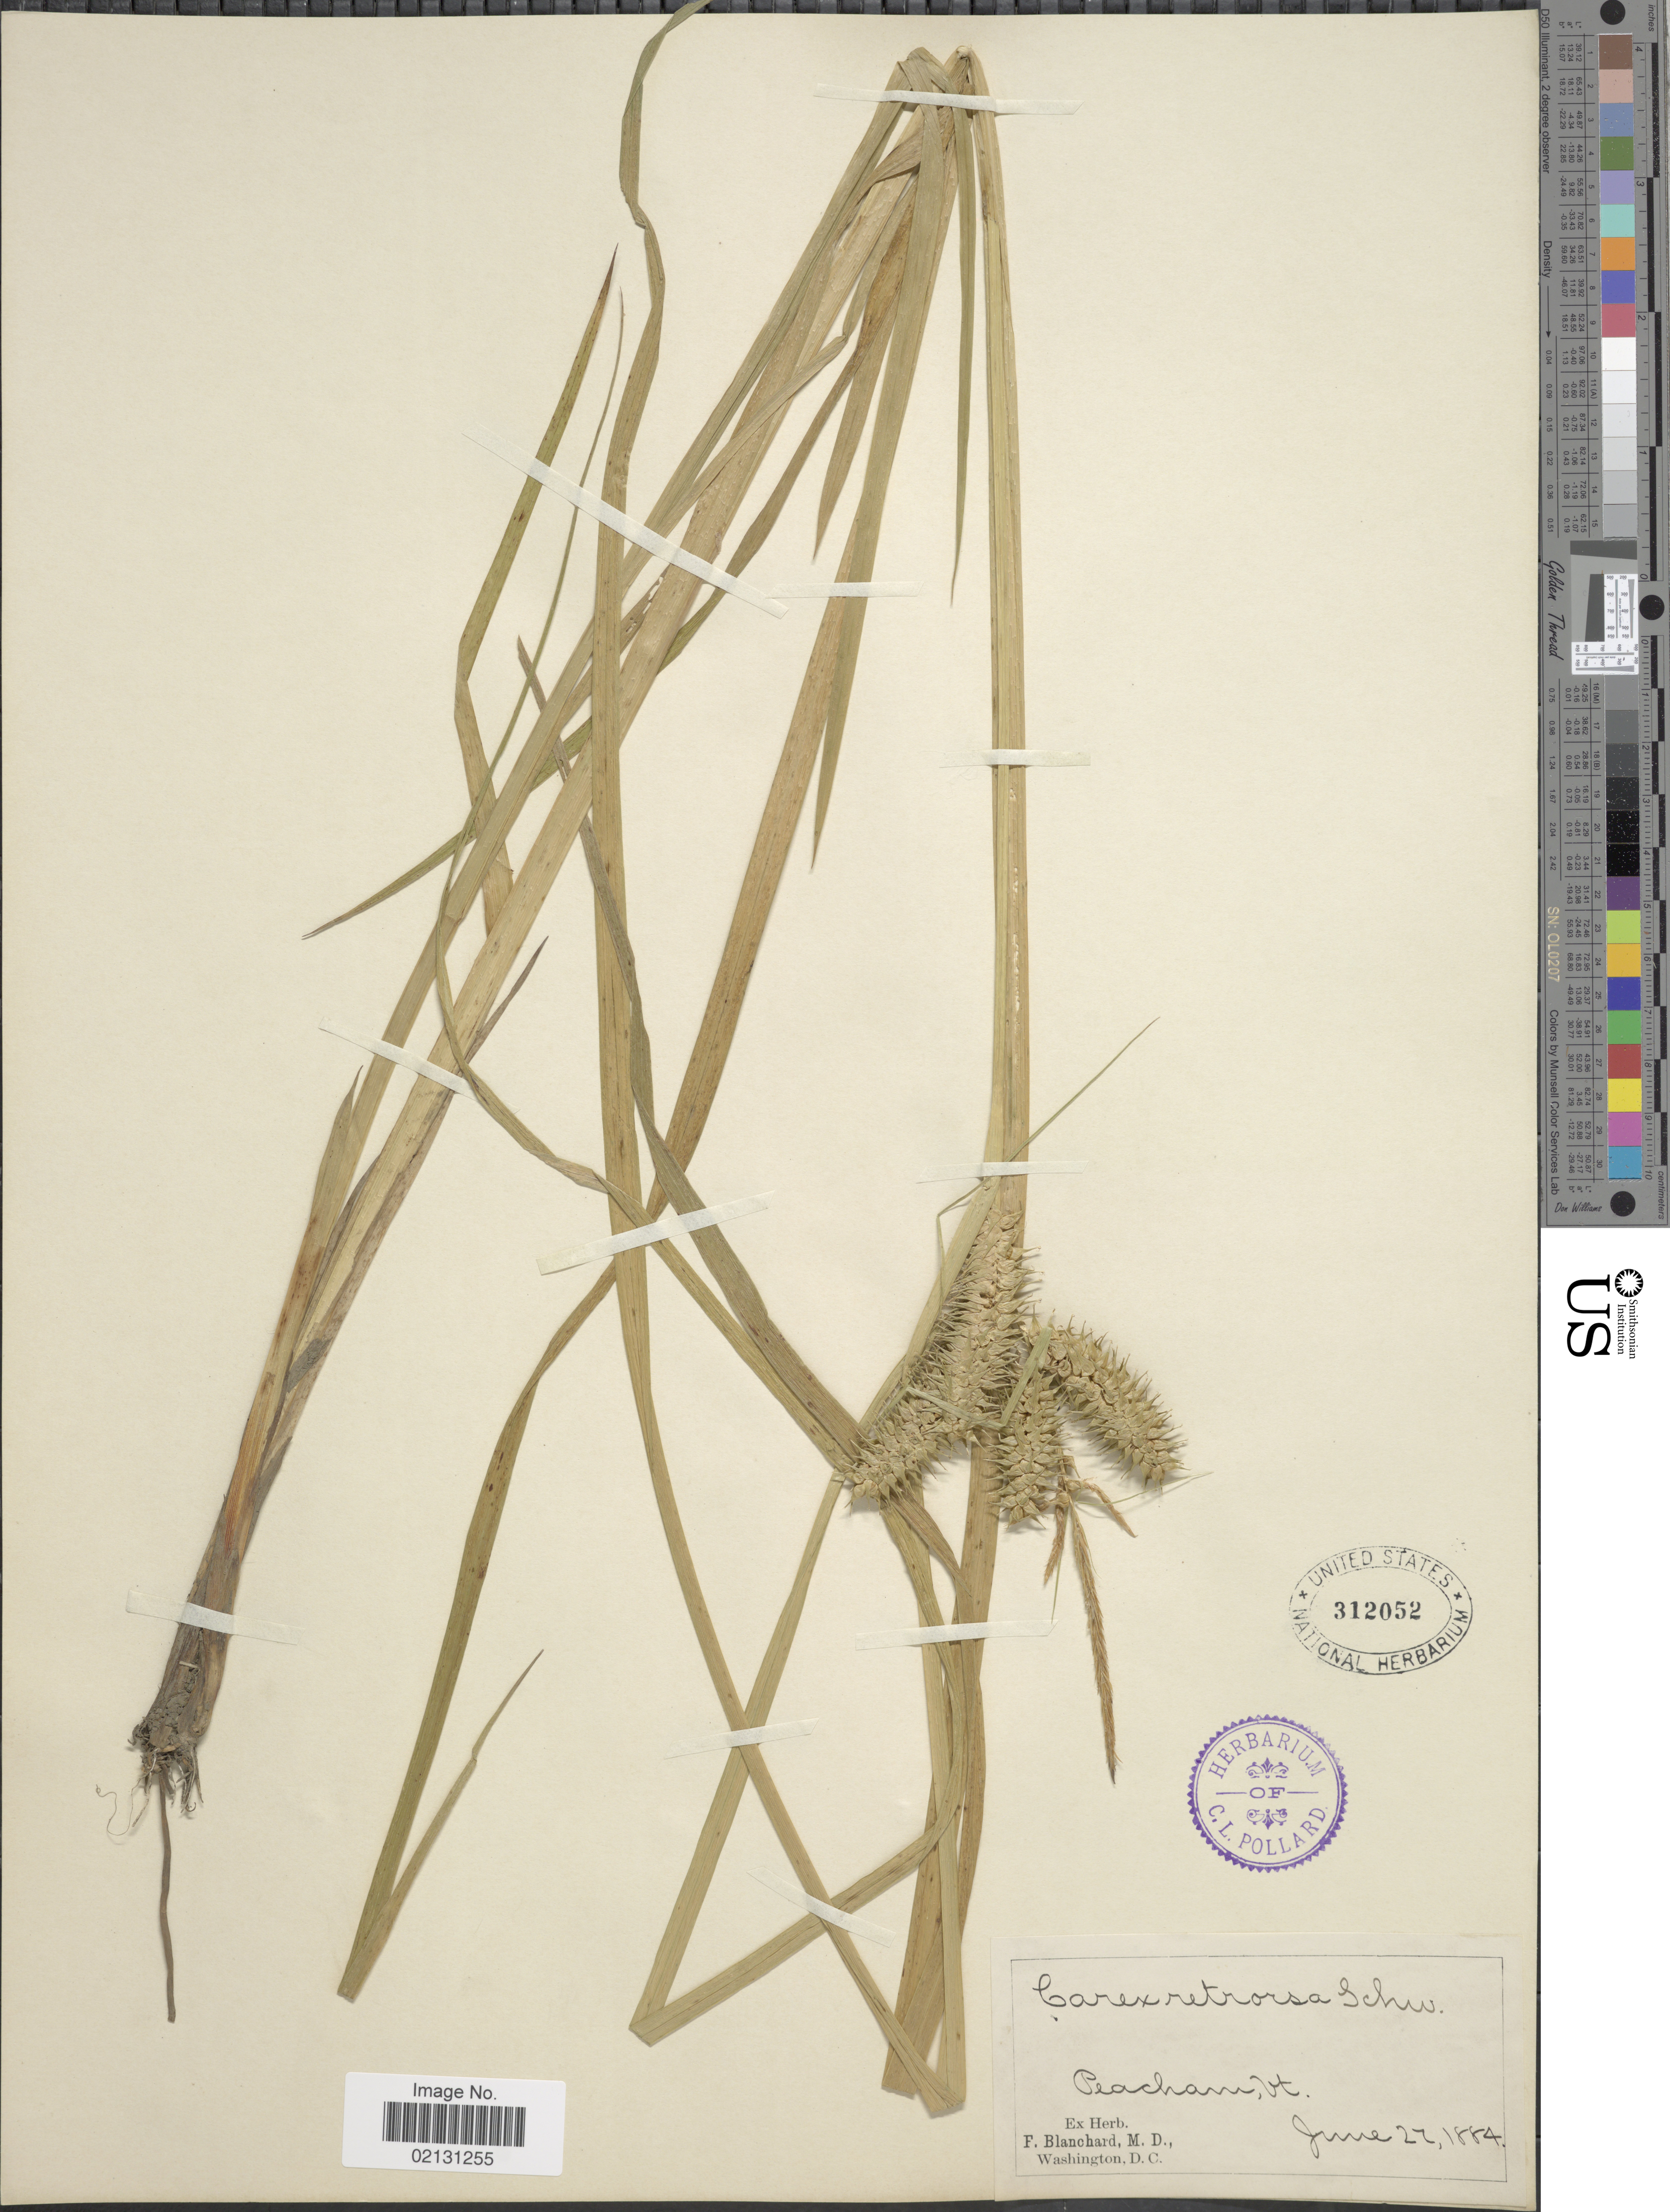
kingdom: Plantae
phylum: Tracheophyta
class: Liliopsida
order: Poales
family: Cyperaceae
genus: Carex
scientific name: Carex retrorsa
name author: Schwein.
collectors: ex herb. F. Blanchard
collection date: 1884-06-27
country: United States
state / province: Vermont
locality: Peacham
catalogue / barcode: US 312052